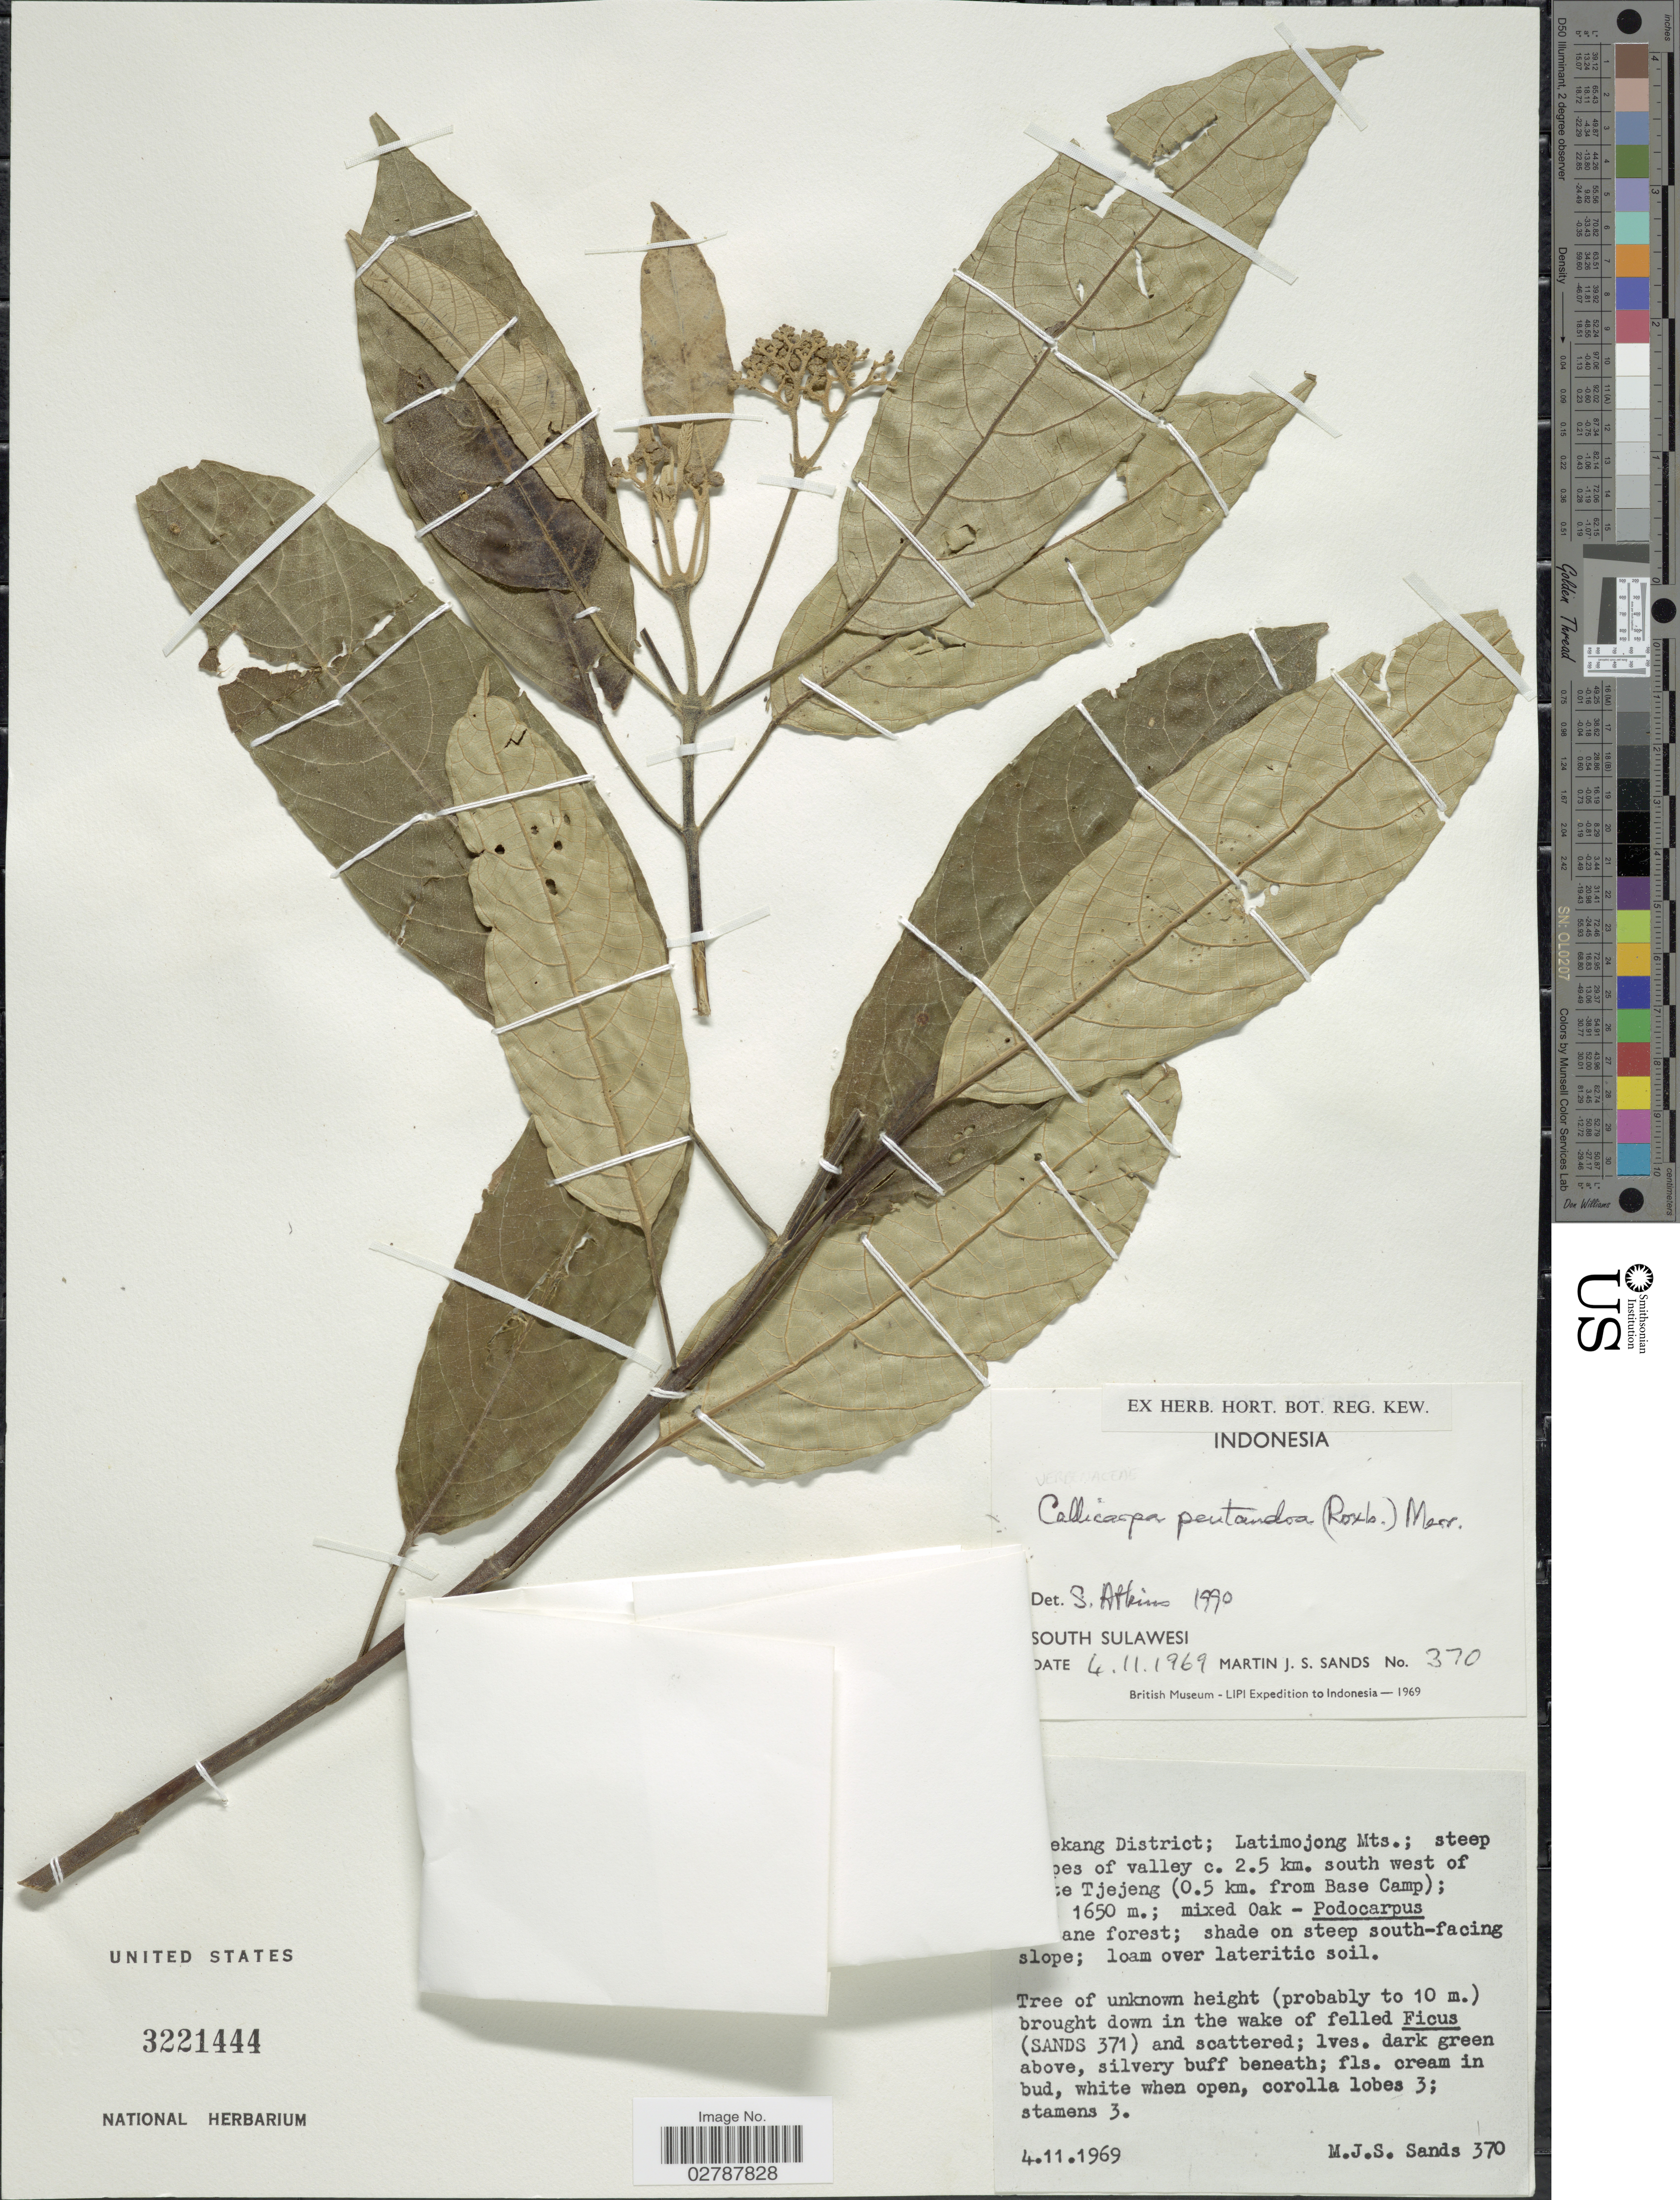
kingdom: Plantae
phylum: Tracheophyta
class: Magnoliopsida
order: Lamiales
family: Lamiaceae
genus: Callicarpa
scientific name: Callicarpa pentandra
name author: Roxb.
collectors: M. Sands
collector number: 370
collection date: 1969-11-04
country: Indonesia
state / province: Sulawesi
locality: South Sulawesi. [illegible text]ekang District; Latimojong Mts.; steep [illegible text]pes of valley c. 2.5 km. south west of [illegible text]e Tjejeng (0.5 km. from Base Camp).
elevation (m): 1650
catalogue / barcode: US 3221444